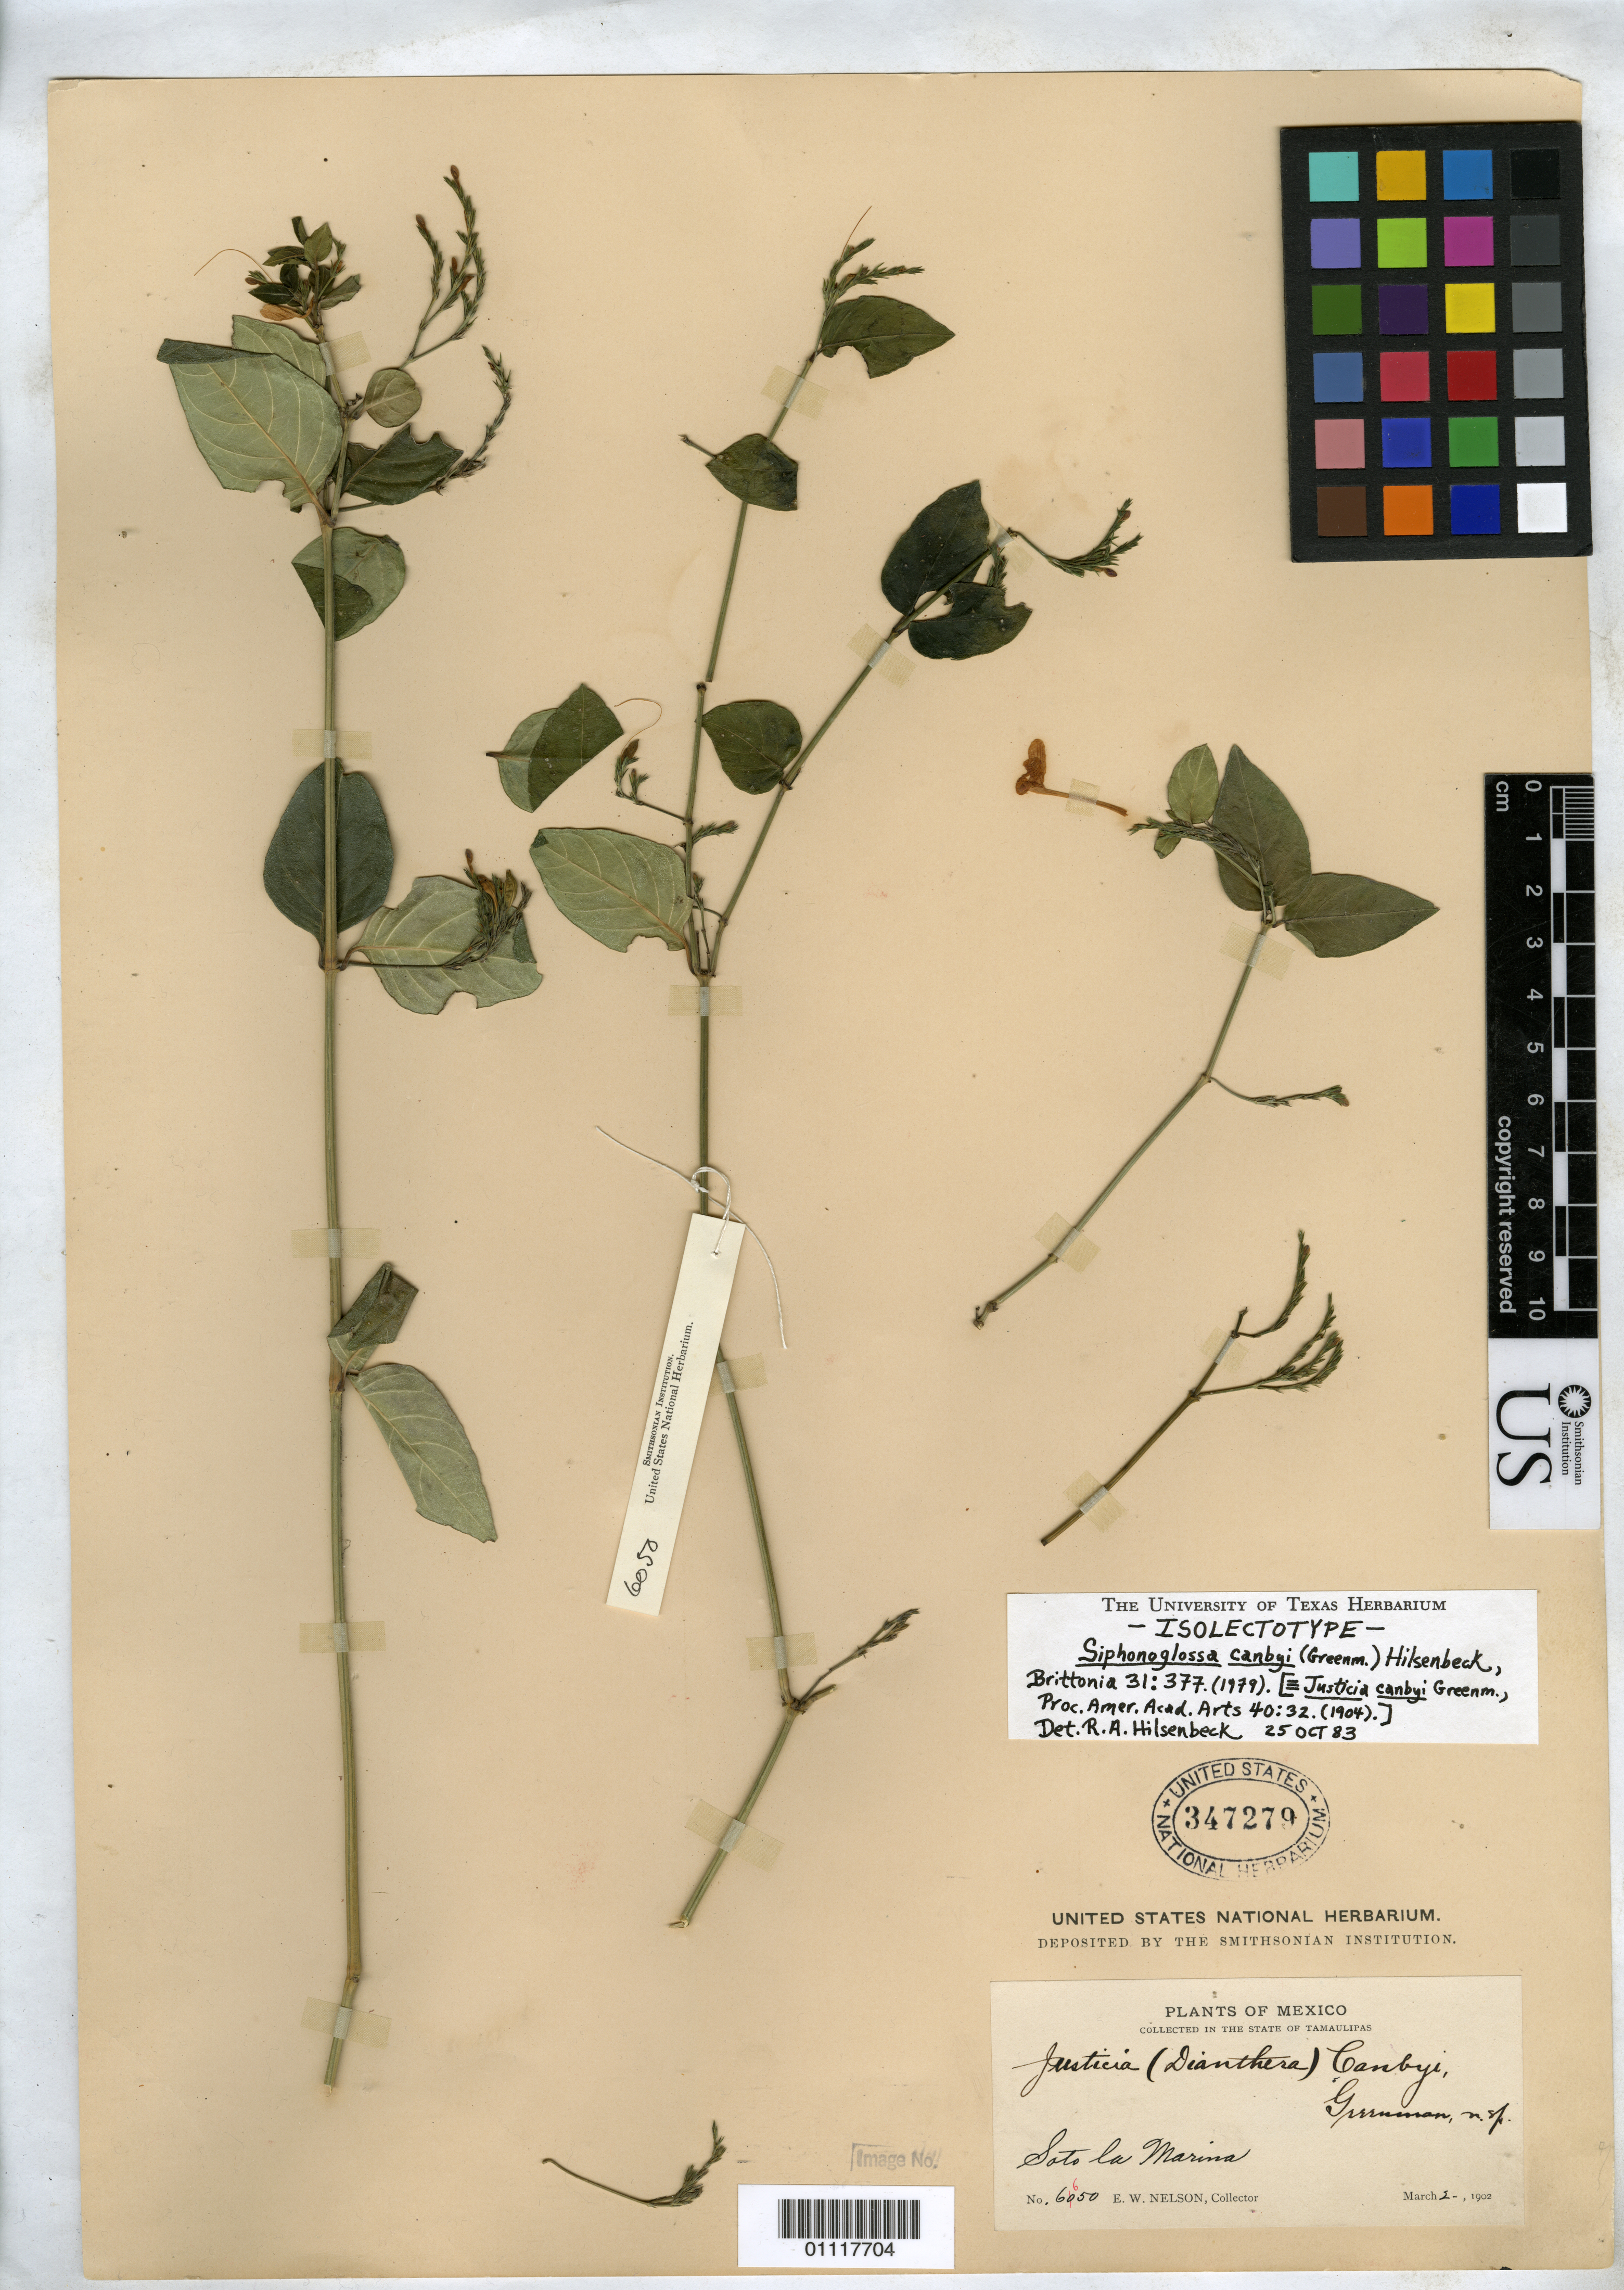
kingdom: Plantae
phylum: Tracheophyta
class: Magnoliopsida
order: Lamiales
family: Acanthaceae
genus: Justicia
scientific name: Justicia canbyi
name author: Greenm.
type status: Isosyntype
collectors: E. W. Nelson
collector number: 6650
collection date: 1902-03-02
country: Mexico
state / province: Tamaulipas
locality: Sato la Marina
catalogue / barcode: US 347279